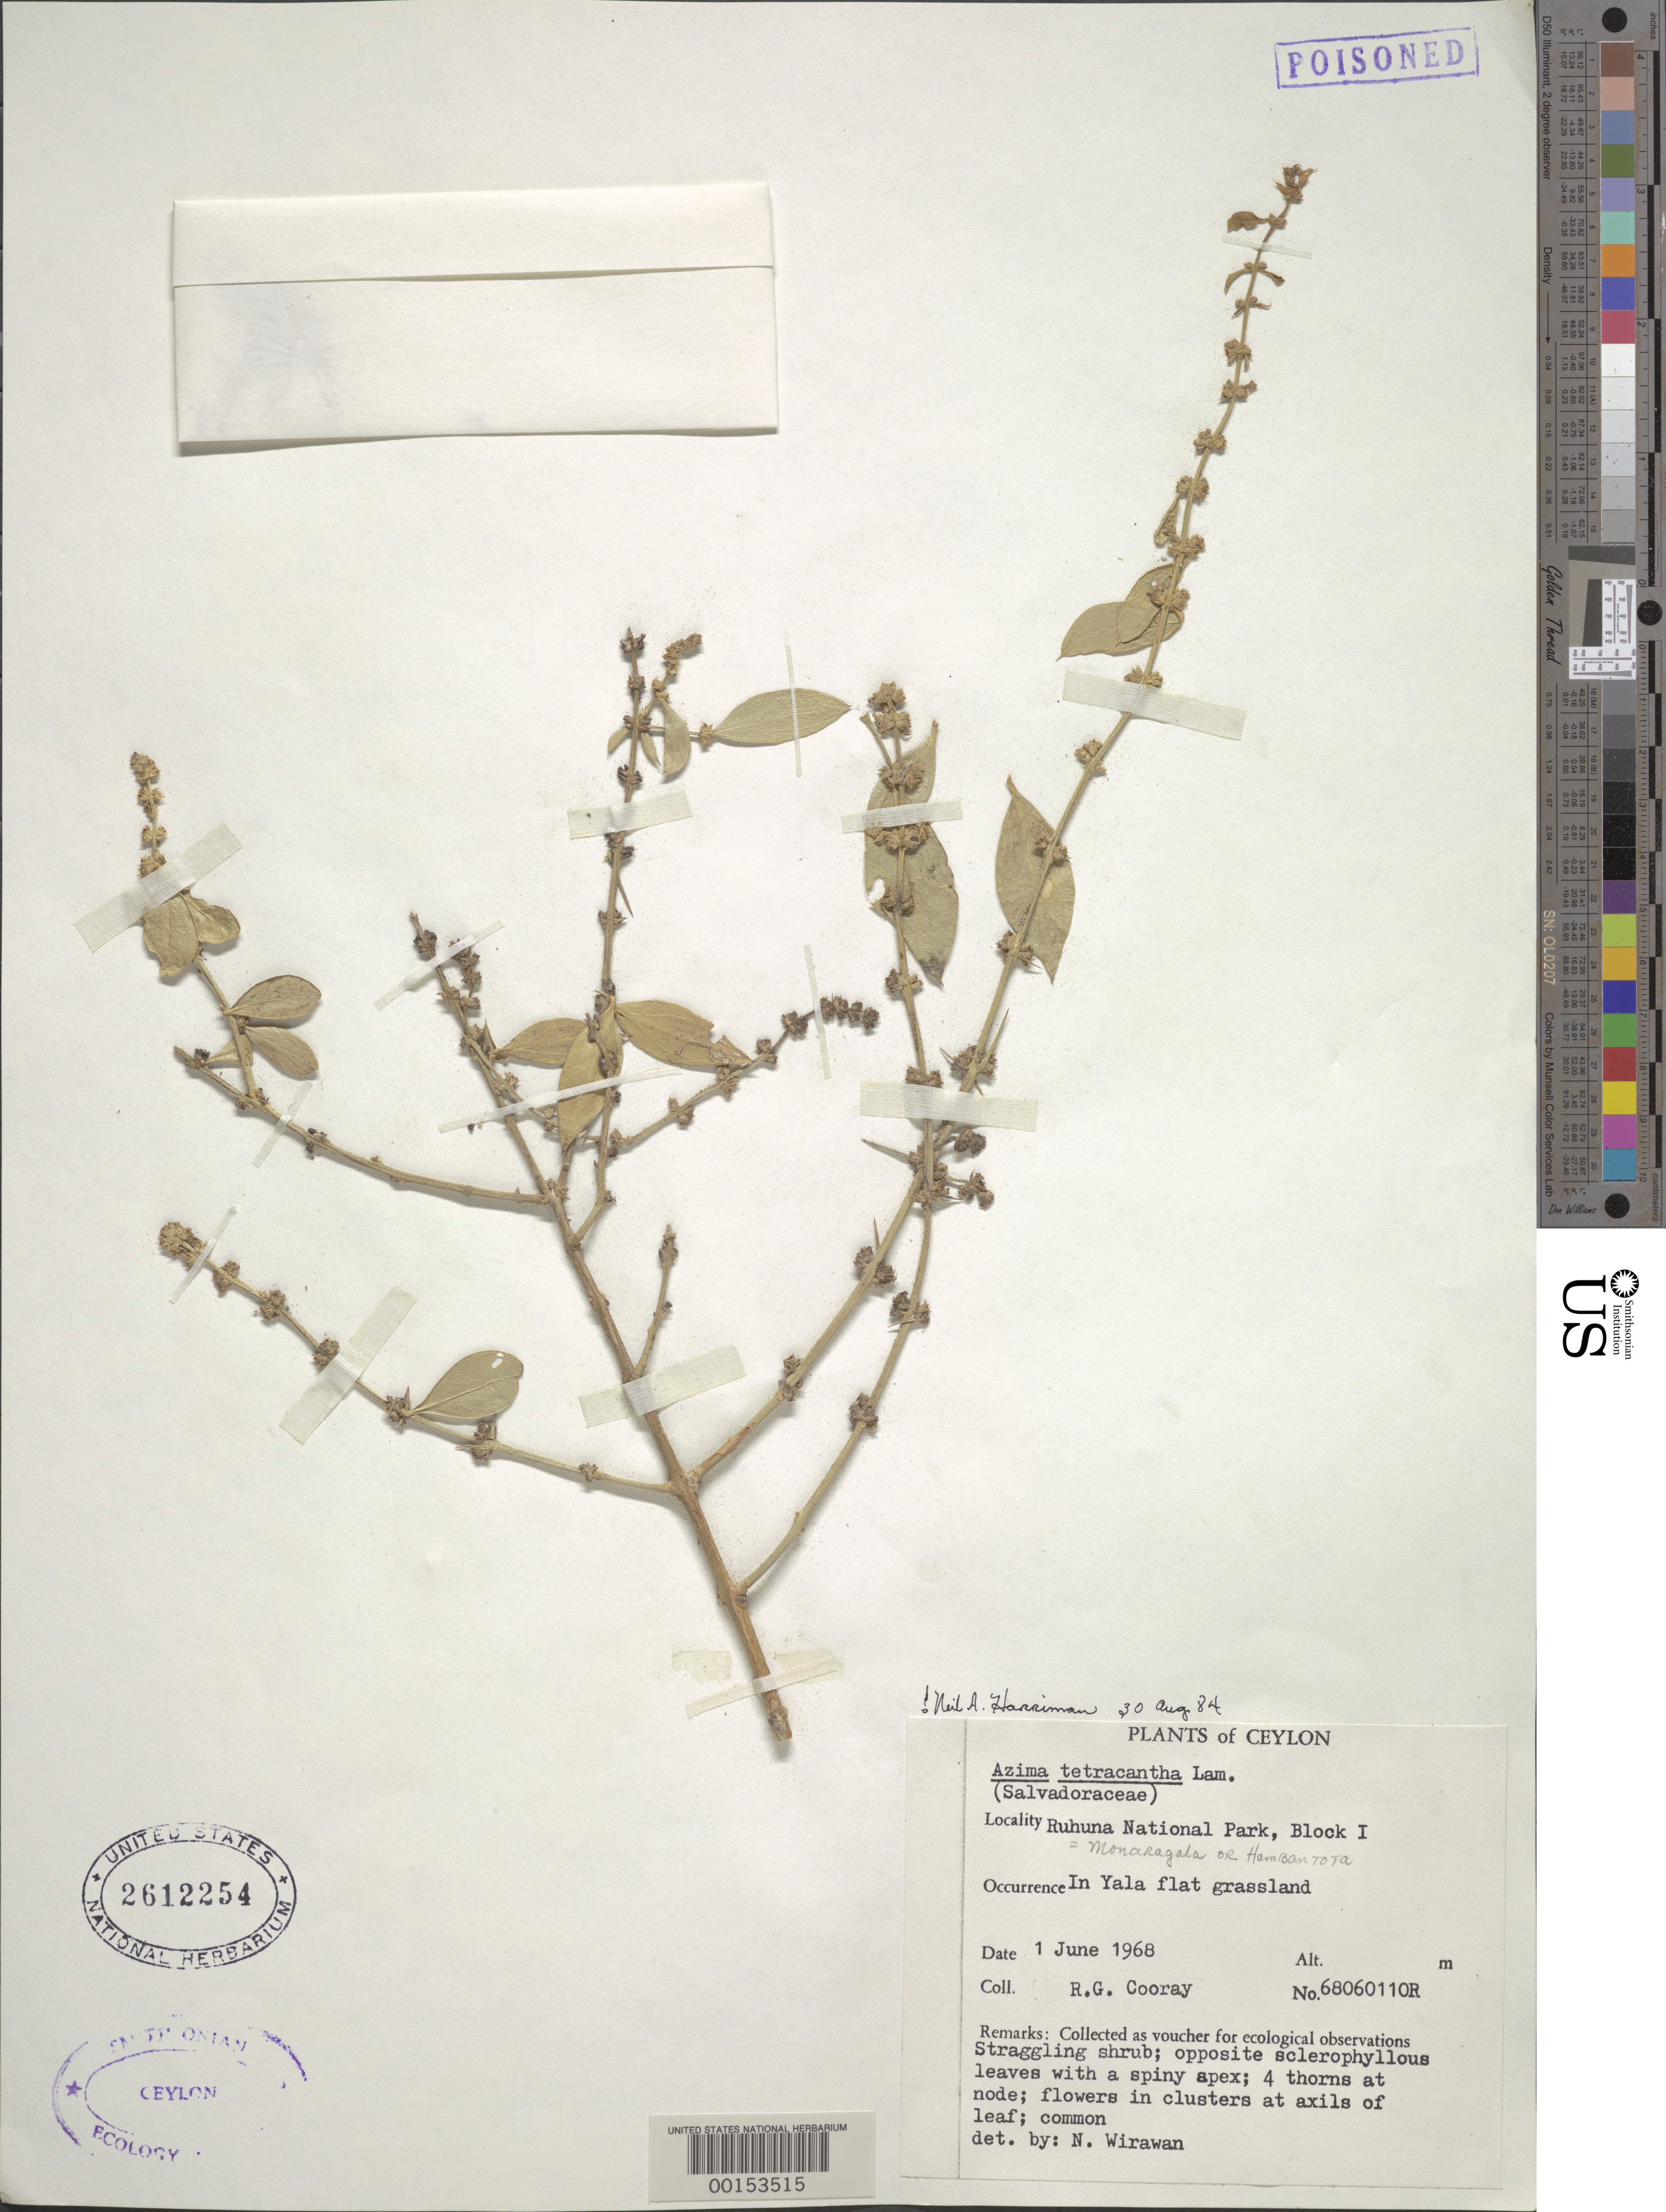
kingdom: Plantae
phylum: Tracheophyta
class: Magnoliopsida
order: Brassicales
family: Salvadoraceae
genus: Azima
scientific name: Azima tetracantha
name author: Lam.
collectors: R. Cooray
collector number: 68060110R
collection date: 1968-06-01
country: Sri Lanka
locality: Ceylon. Ruhuna National Park, Block I. In Yala flat grassland.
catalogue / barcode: US 2612254